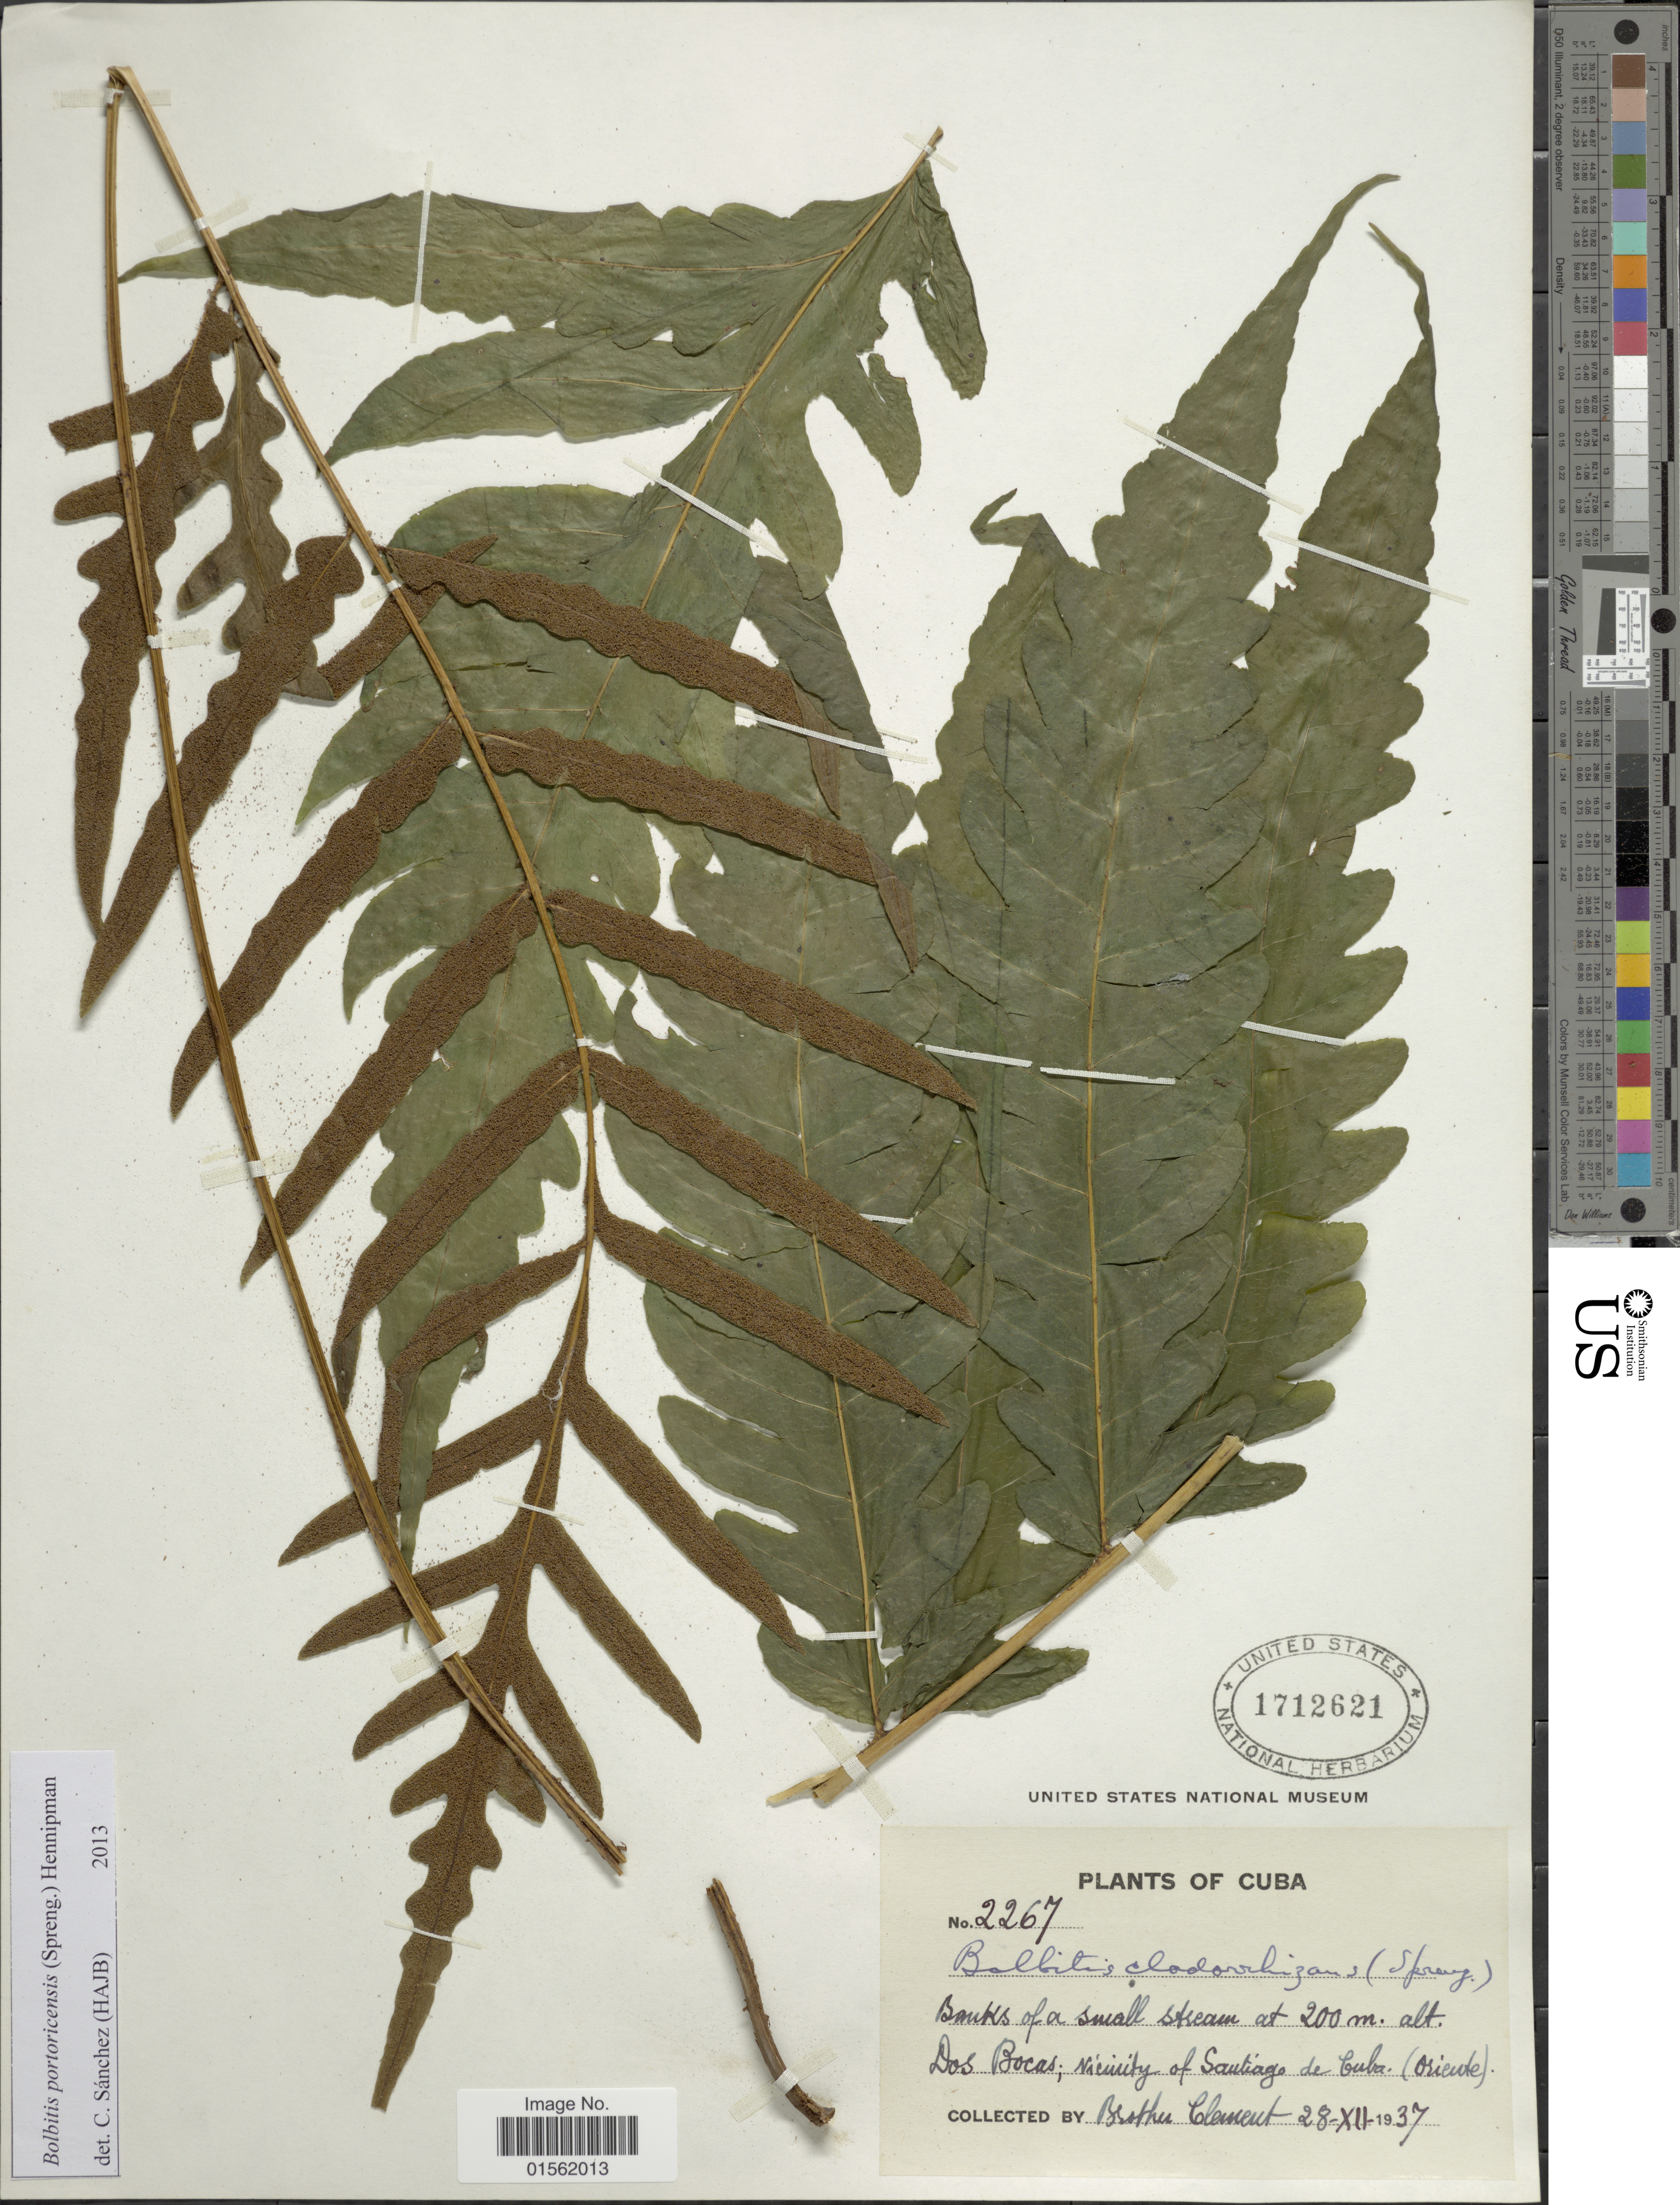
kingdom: Plantae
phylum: Tracheophyta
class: Polypodiopsida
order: Polypodiales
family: Dryopteridaceae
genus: Bolbitis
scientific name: Bolbitis portoricensis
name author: (Spreng.) Hennipman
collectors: B. Clement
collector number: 2267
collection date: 1937-12-28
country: Cuba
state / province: Oriente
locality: Dos Bocas; Vicinity of Santiago de Cuba (Oriente)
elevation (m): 200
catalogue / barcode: US 1712621